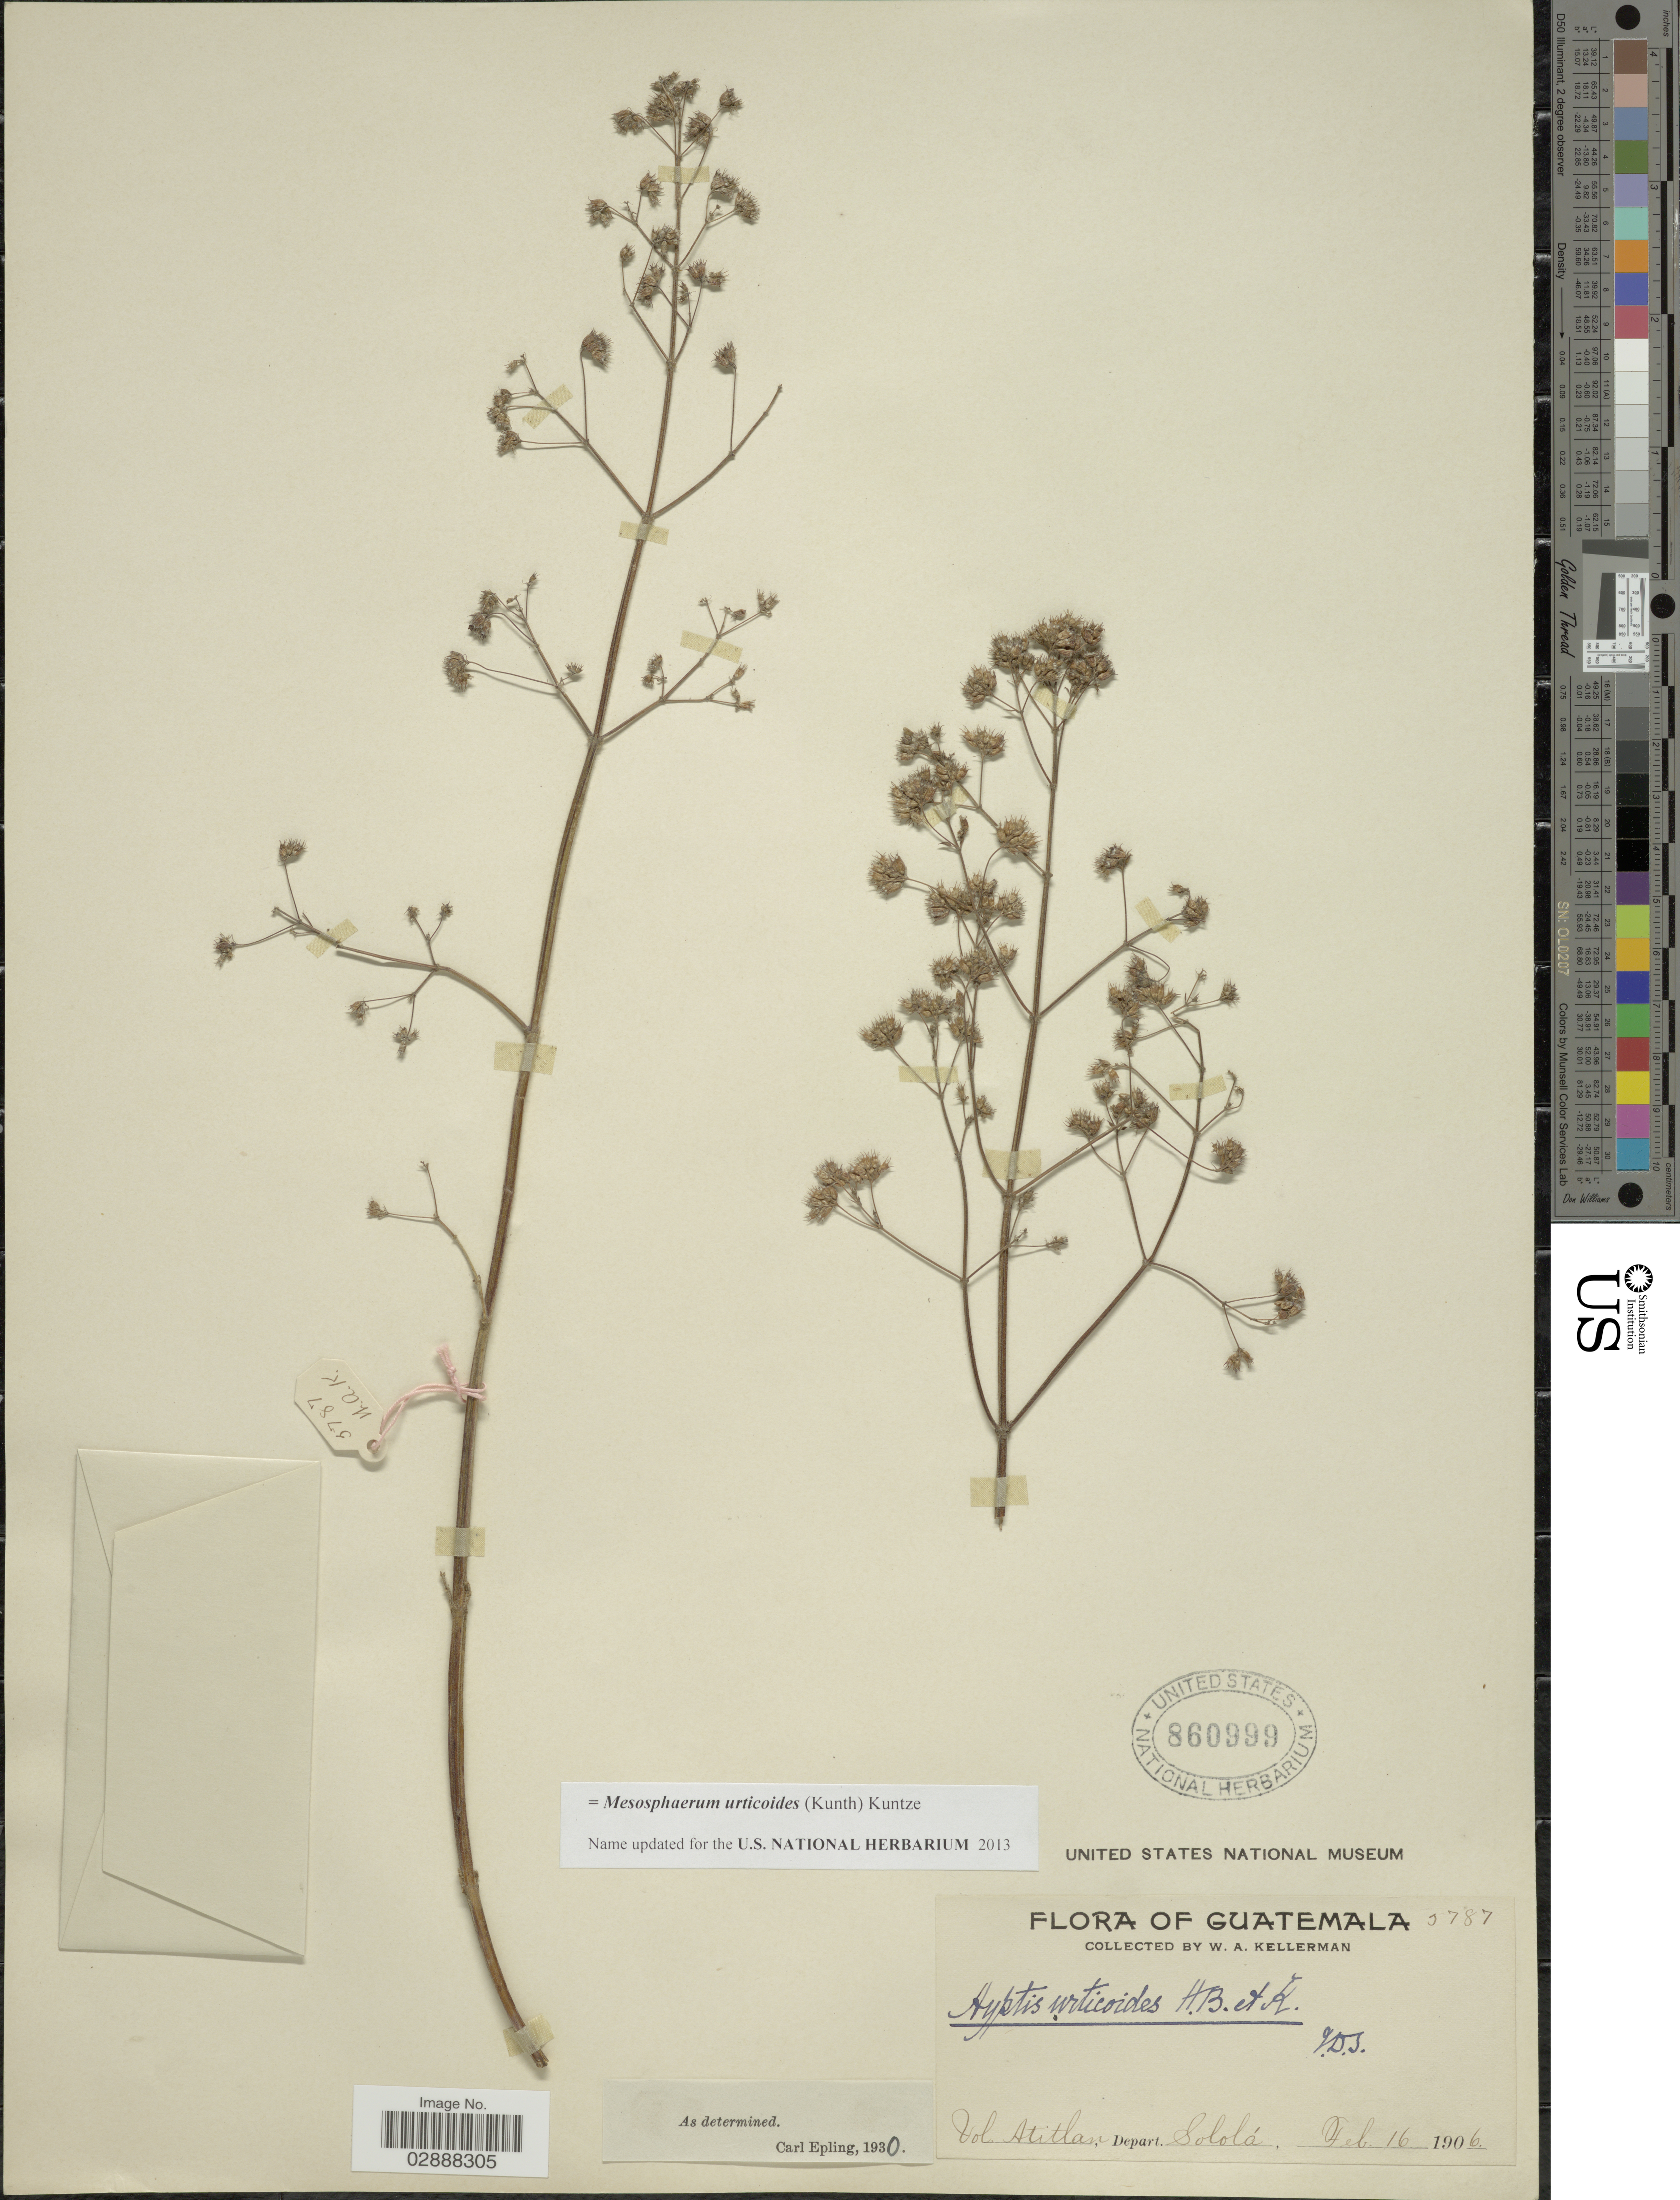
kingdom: Plantae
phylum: Tracheophyta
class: Magnoliopsida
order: Lamiales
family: Lamiaceae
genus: Mesosphaerum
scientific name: Mesosphaerum urticoides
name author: (Kunth) Kuntze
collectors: W. Kellerman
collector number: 5787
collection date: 1906-02-16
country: Guatemala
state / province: Sololá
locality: Vol. Atitlan, Depart. Sololá.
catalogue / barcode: US 860999